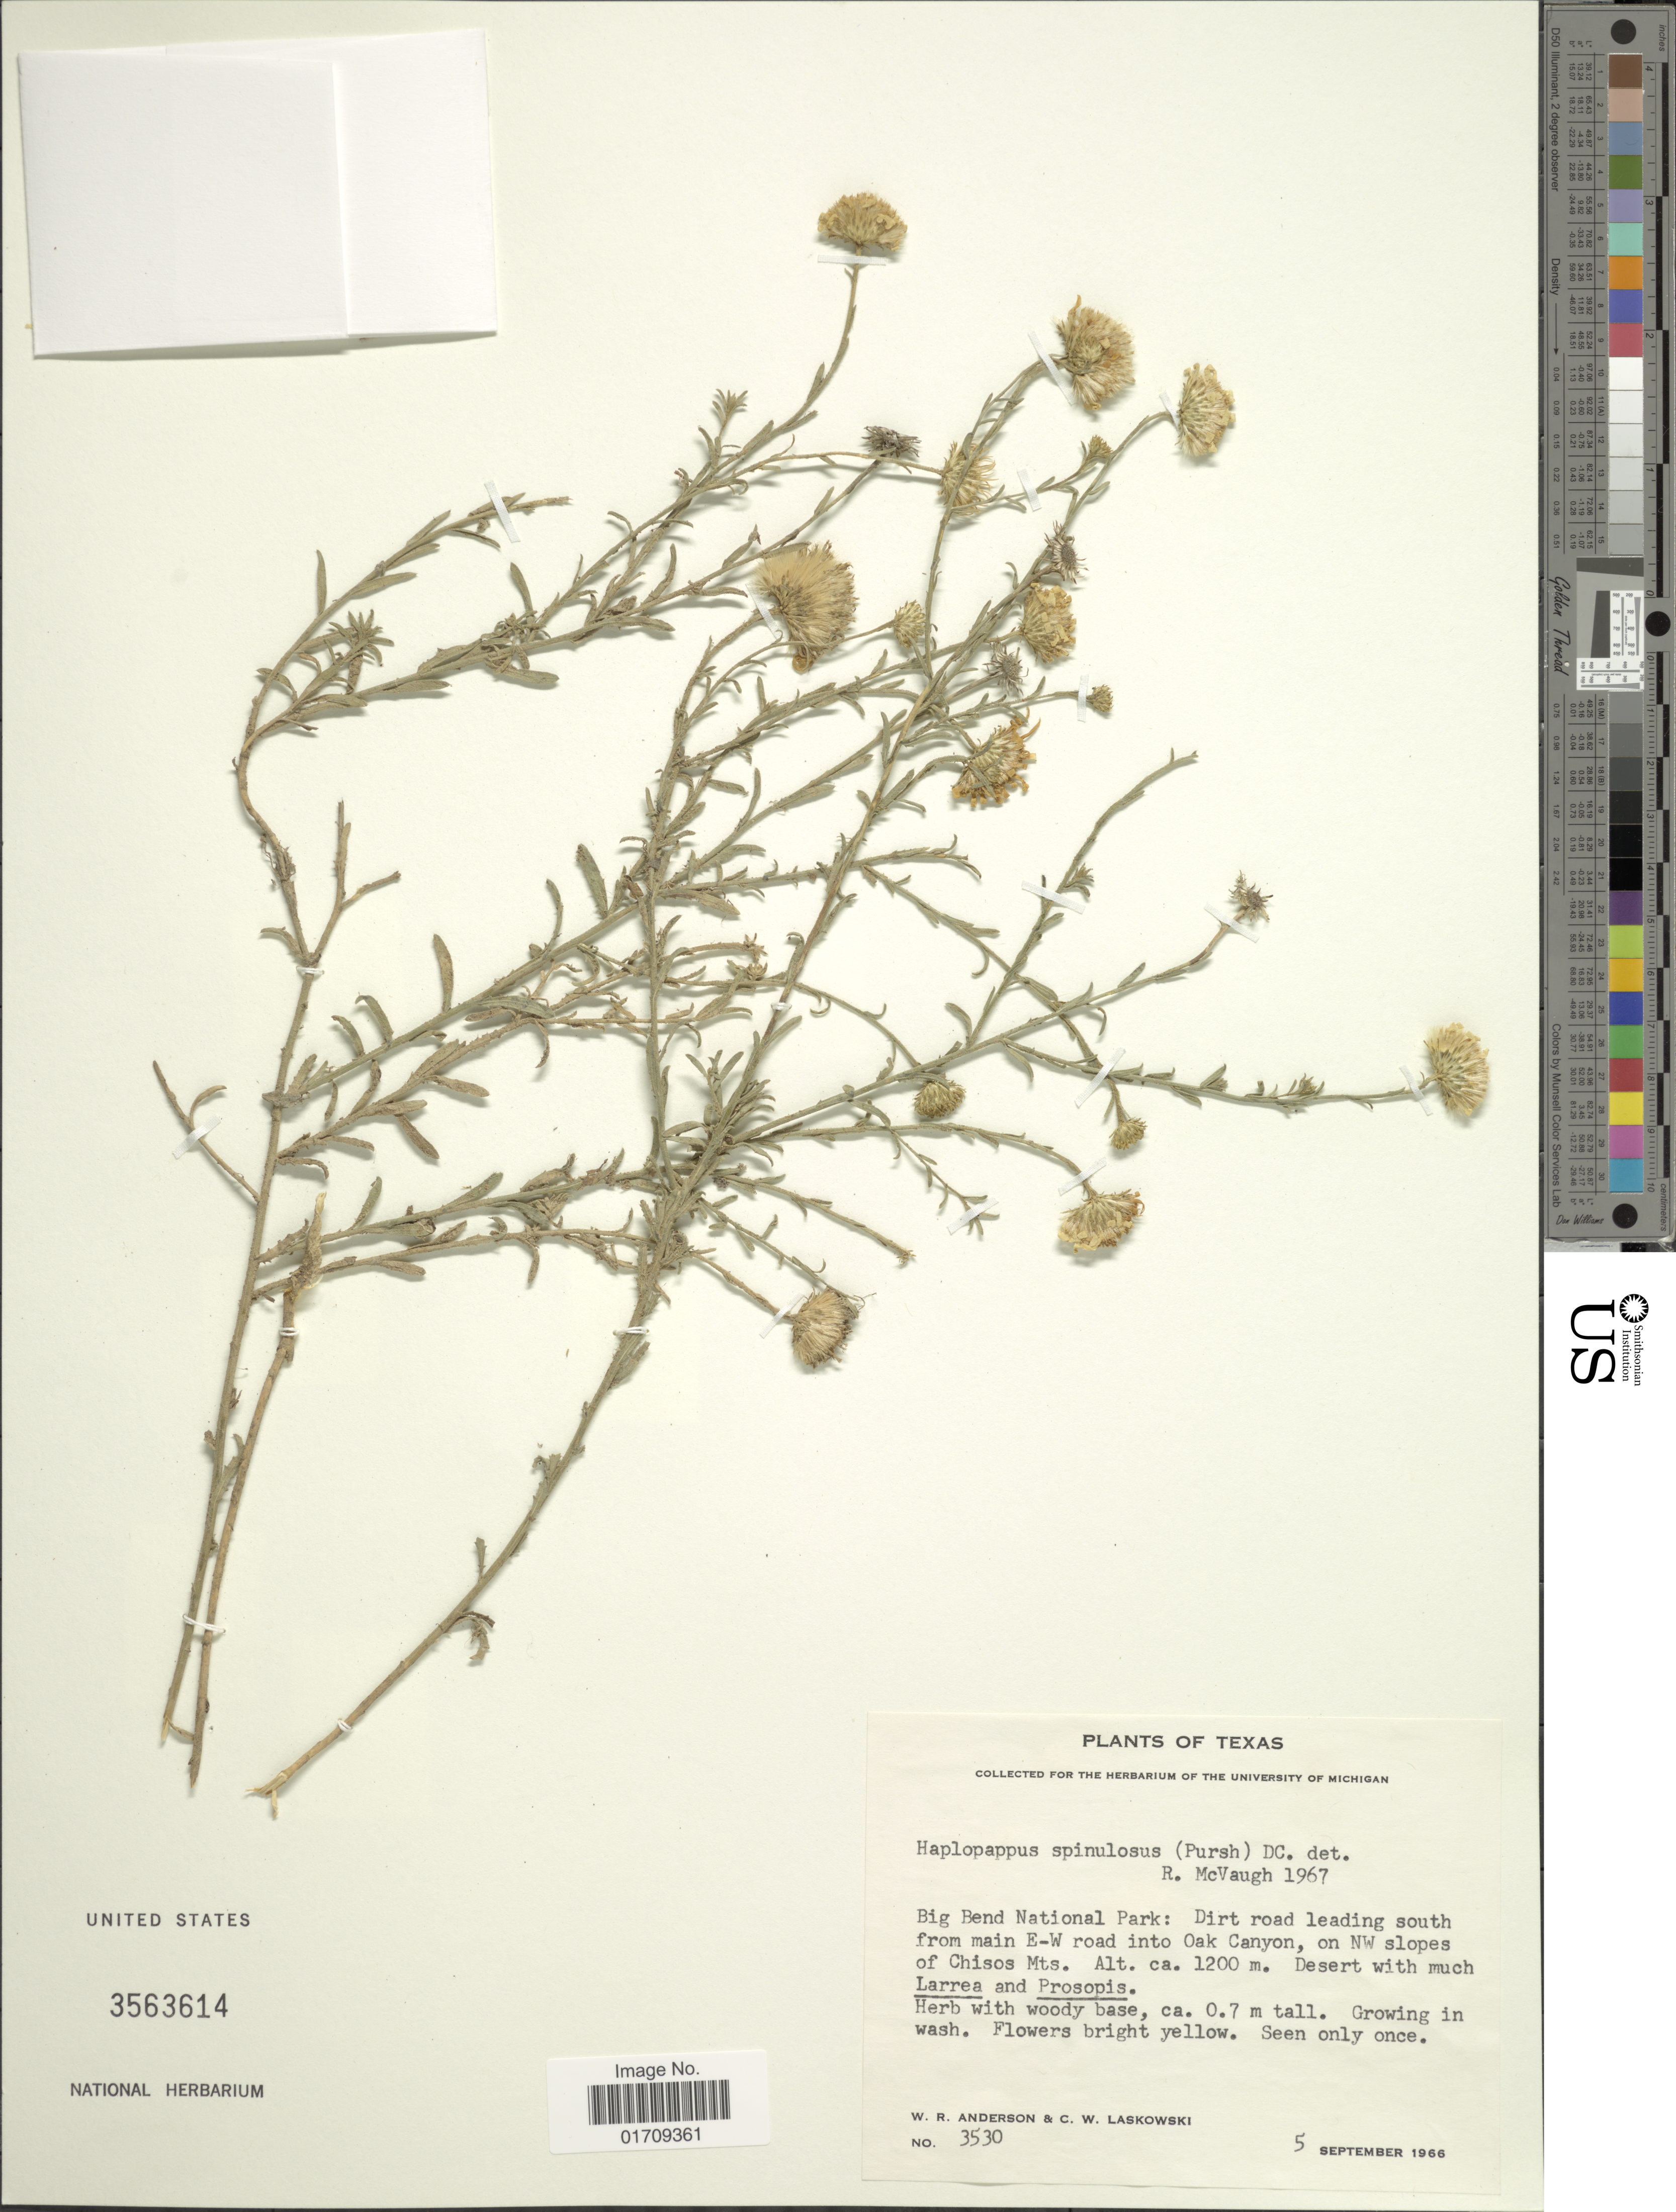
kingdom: Plantae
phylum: Tracheophyta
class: Magnoliopsida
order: Asterales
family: Asteraceae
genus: Machaeranthera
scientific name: Machaeranthera spinulosa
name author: Greene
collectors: W. Anderson & C. Laskowski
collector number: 3530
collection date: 1966-09-05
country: United States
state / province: Texas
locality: Big Bend National Park, south from main E-W road into Oak Canyon, on NW slopes of Chisos Mts.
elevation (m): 1200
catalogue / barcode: US 3563614